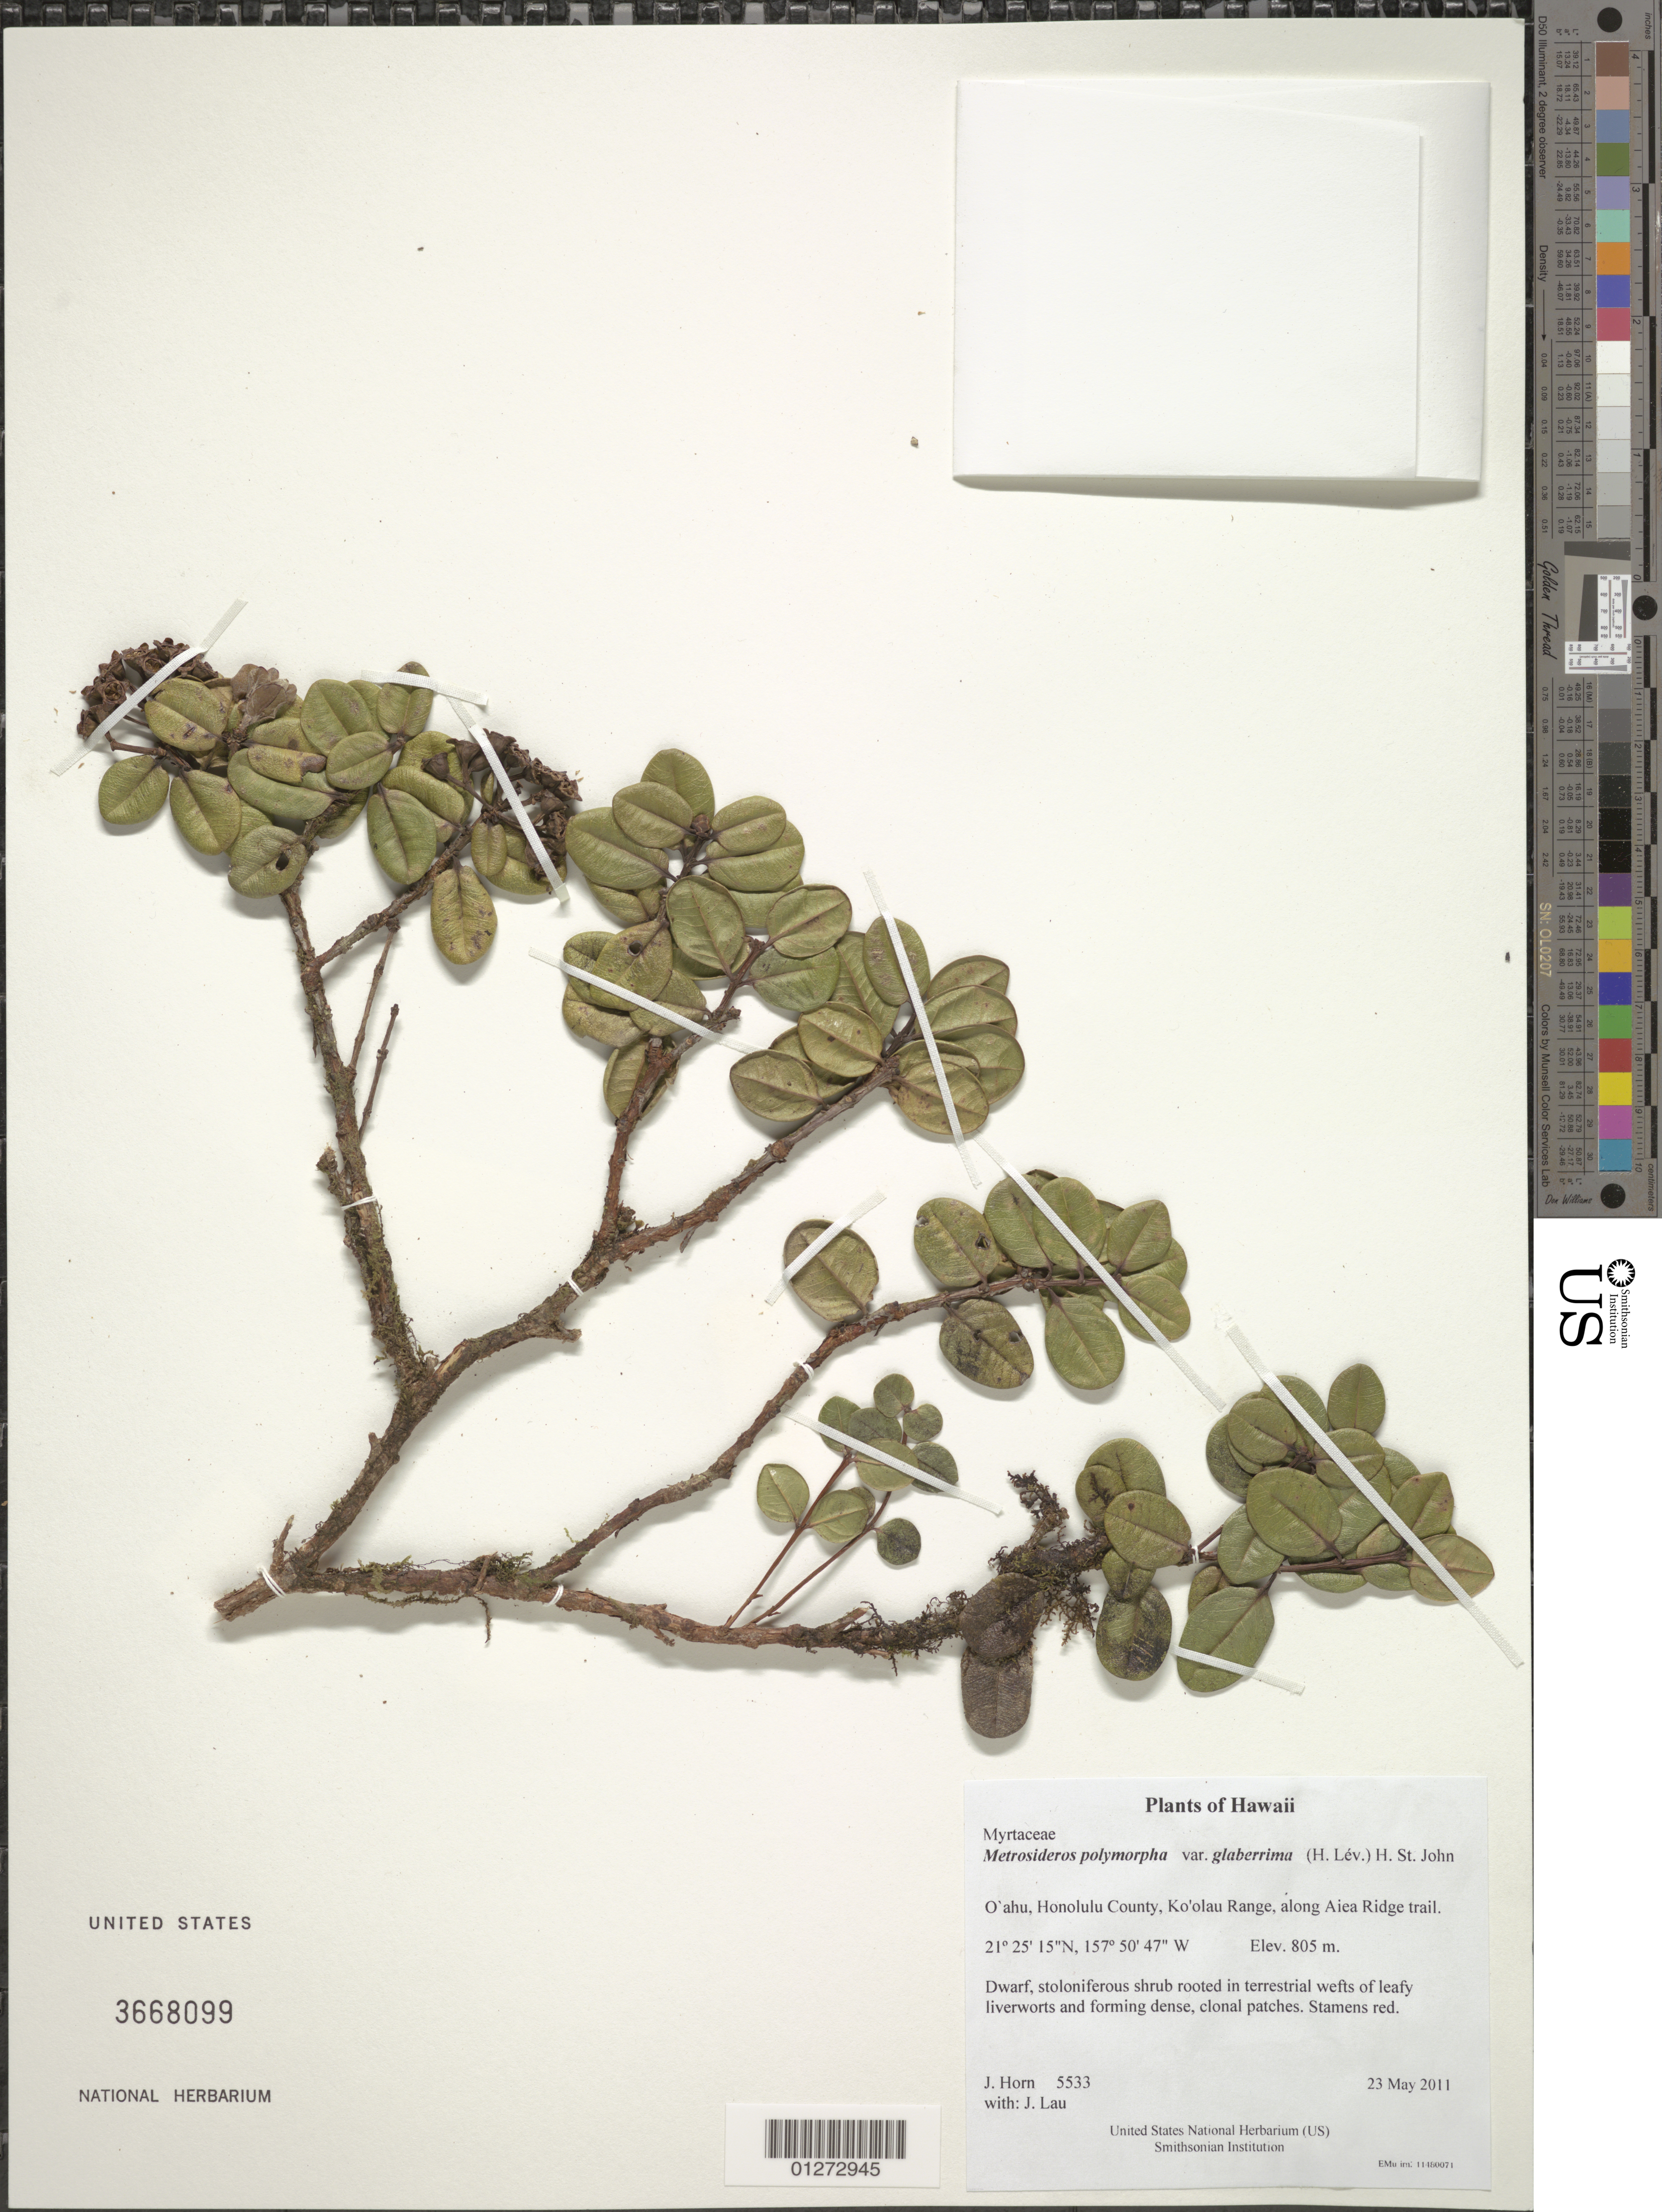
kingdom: Plantae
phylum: Tracheophyta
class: Magnoliopsida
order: Myrtales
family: Myrtaceae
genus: Metrosideros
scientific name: Metrosideros polymorpha var. glaberrima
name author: (H. Lév.) H. St. John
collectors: J. Horn & J. Lau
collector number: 5533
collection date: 2011-05-23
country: United States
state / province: Hawaii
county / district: Honolulu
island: Oahu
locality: Ko'olau Range, along Aiea Ridge trail.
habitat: Terrestrial wefts of leafy liverworts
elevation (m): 805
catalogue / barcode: US 3668099